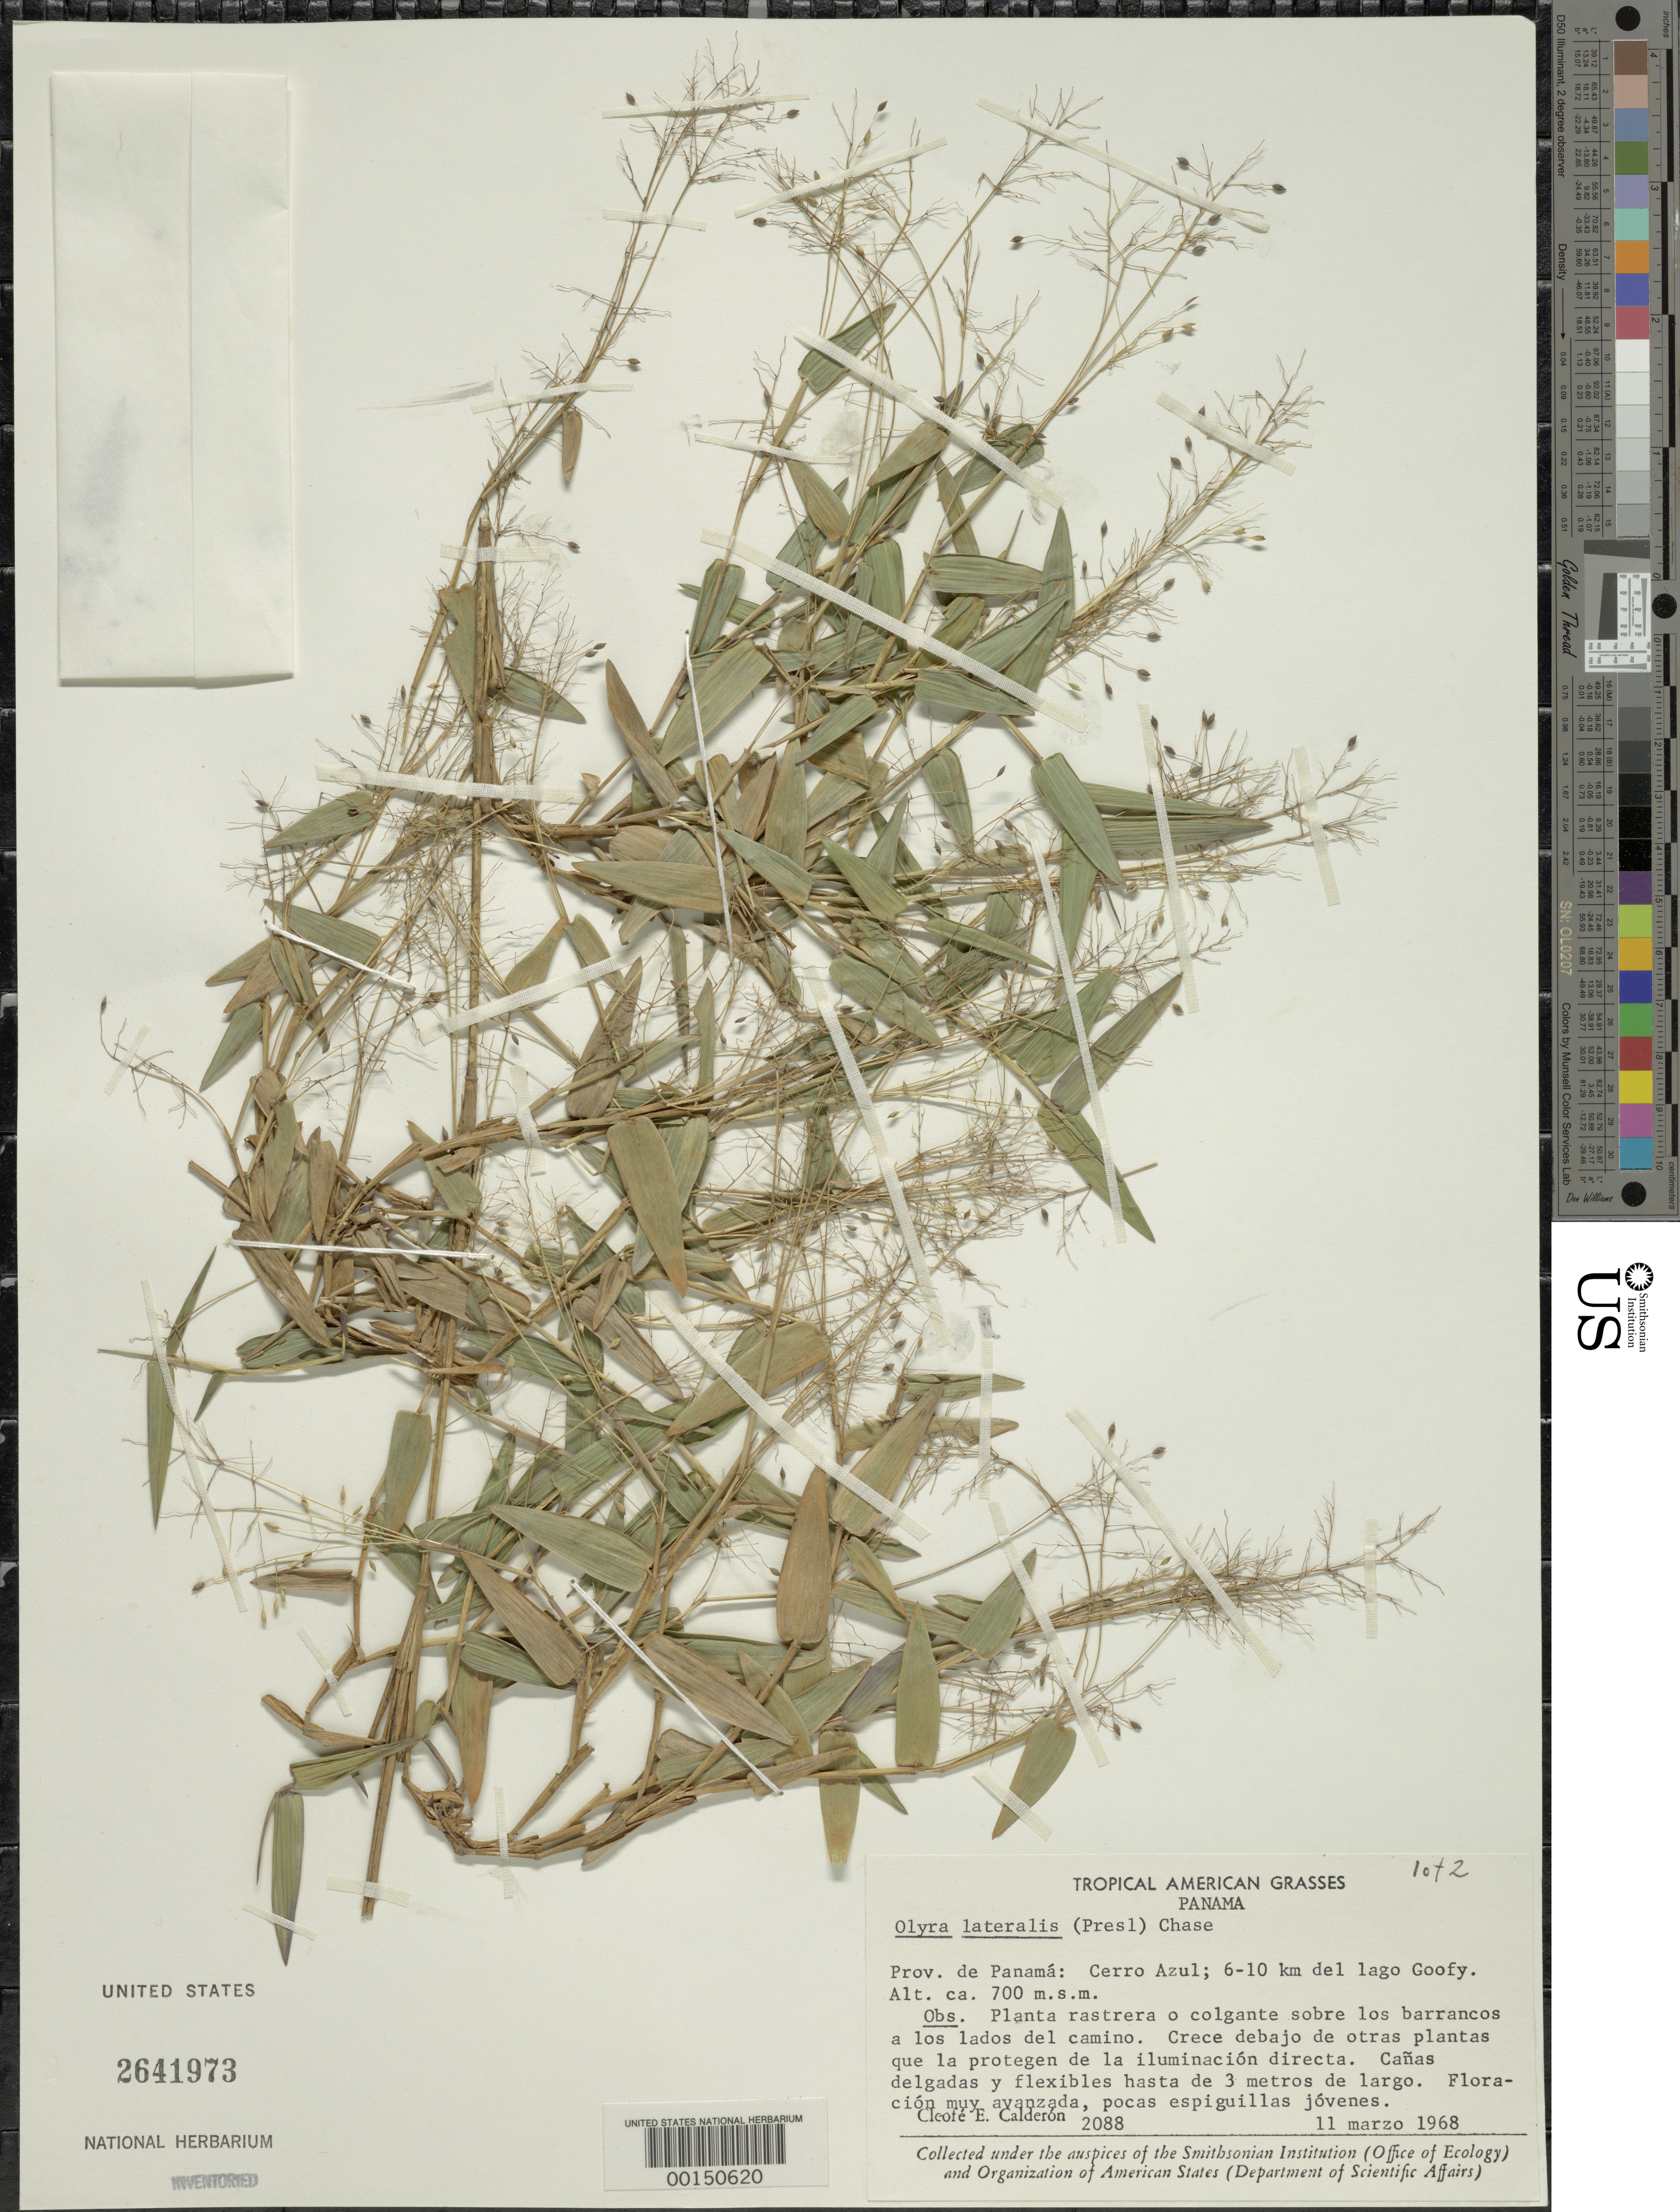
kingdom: Plantae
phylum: Tracheophyta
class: Liliopsida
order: Poales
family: Poaceae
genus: Parodiolyra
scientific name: Parodiolyra lateralis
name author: (J. Presl ex Nees) Soderstr. & Zuloaga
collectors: C. E. Calderón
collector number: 2088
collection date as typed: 11 Mar 1968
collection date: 1968-03-11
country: Panama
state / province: Panamá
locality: Cerro Azul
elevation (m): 700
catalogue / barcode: US 2641973